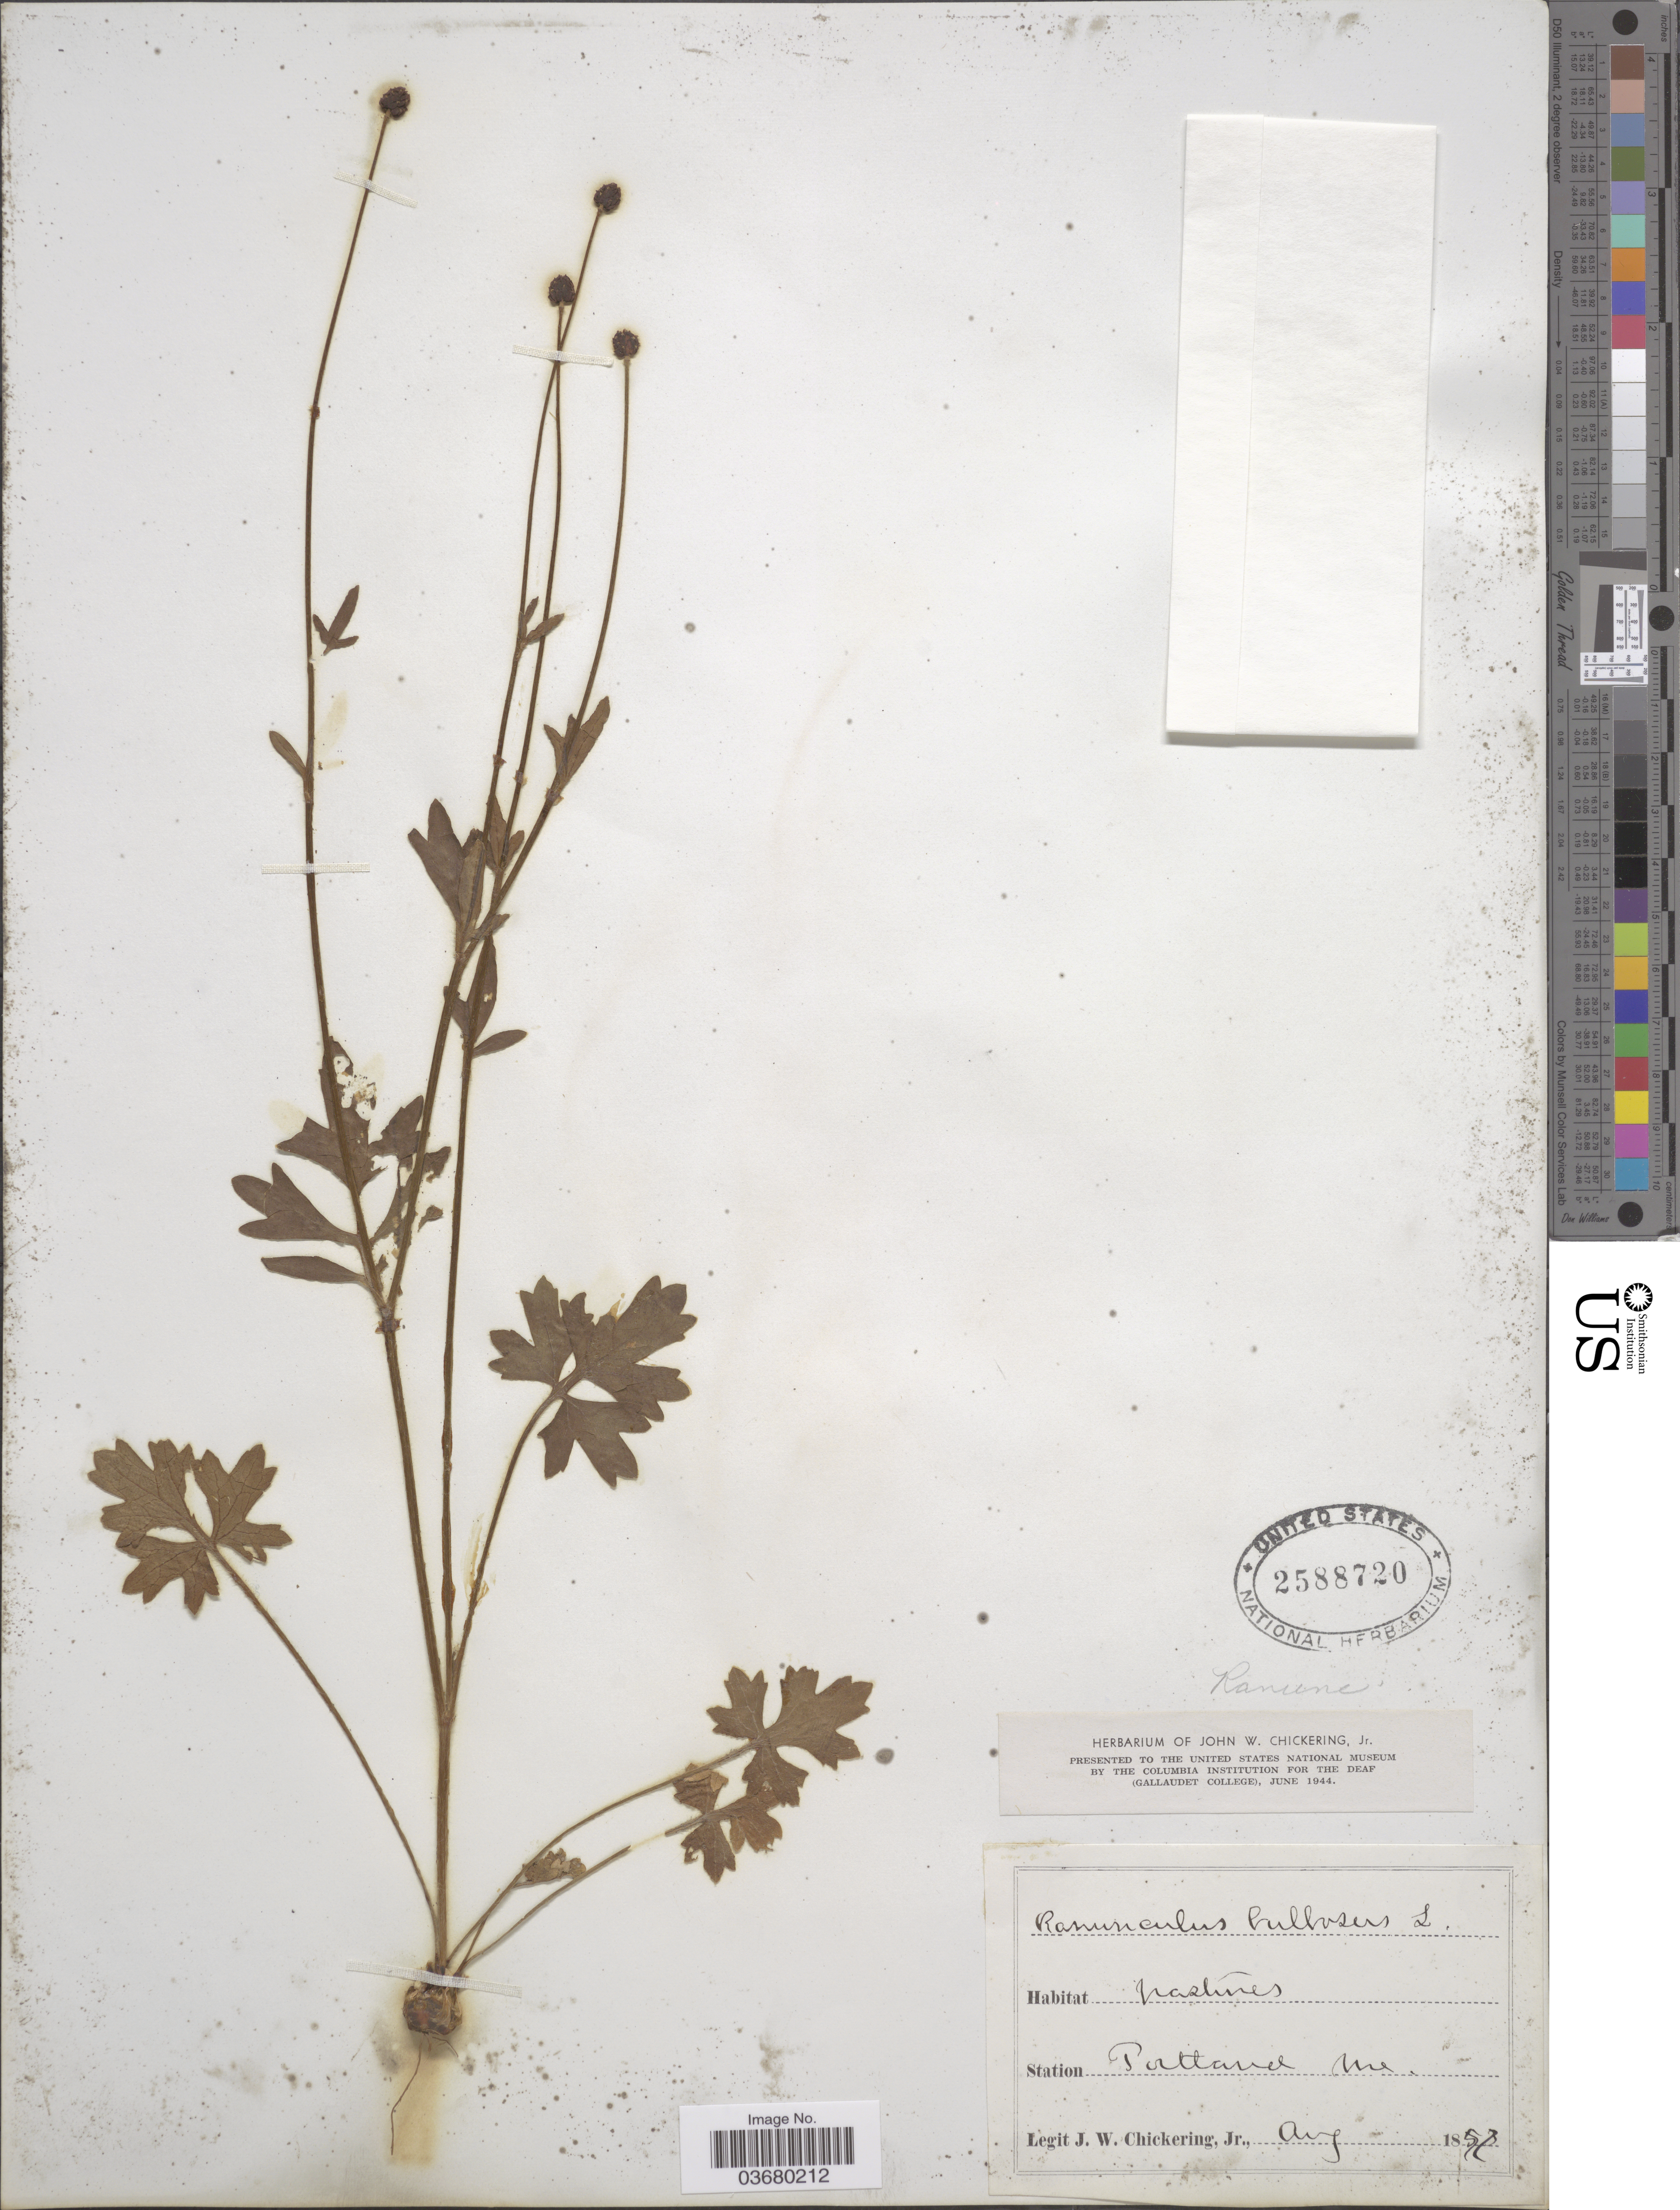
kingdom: Plantae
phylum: Tracheophyta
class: Magnoliopsida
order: Ranunculales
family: Ranunculaceae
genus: Ranunculus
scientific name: Ranunculus bulbosus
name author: L.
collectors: J. Chickering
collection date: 1857-08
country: United States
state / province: Maine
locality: Portland.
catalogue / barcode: US 2588720